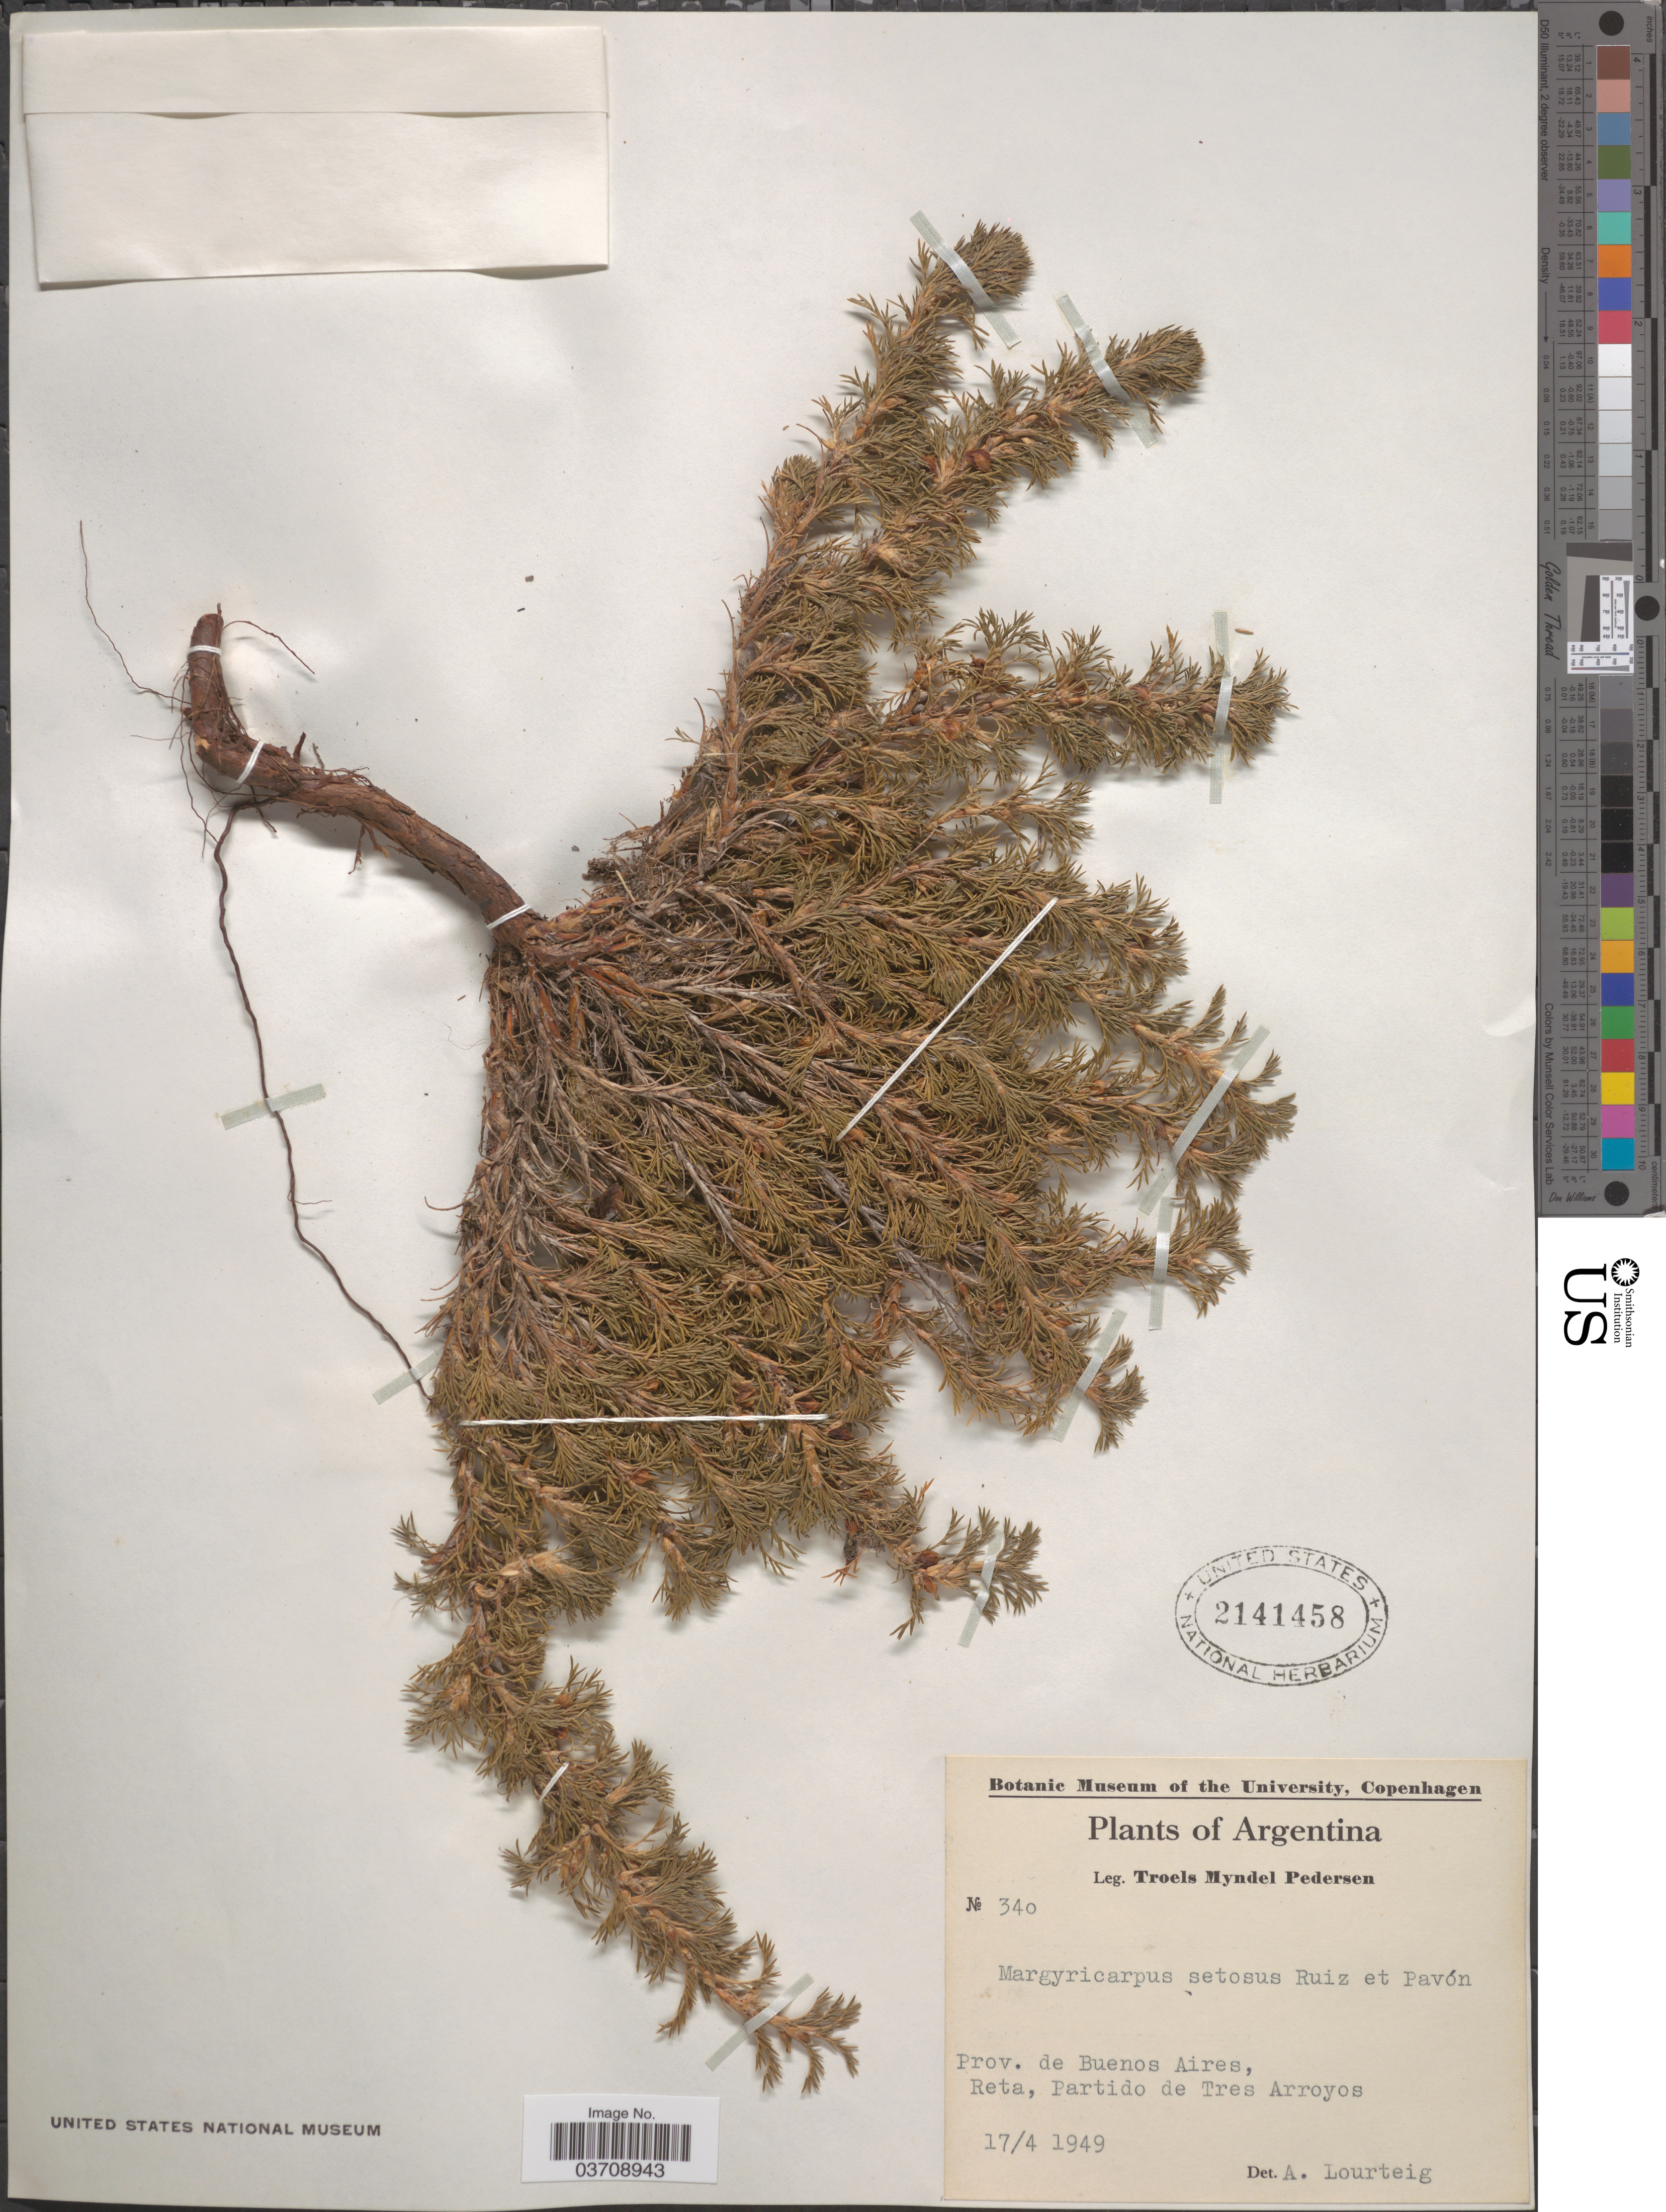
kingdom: Plantae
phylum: Tracheophyta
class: Magnoliopsida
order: Rosales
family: Rosaceae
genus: Margyricarpus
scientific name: Margyricarpus pinnatus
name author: (Lam.) Kuntze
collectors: T. Pederson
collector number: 340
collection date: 1949-04-17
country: Argentina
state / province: Buenos Aires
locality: Reta, Partido de Tres Arroyos.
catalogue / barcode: US 2141458